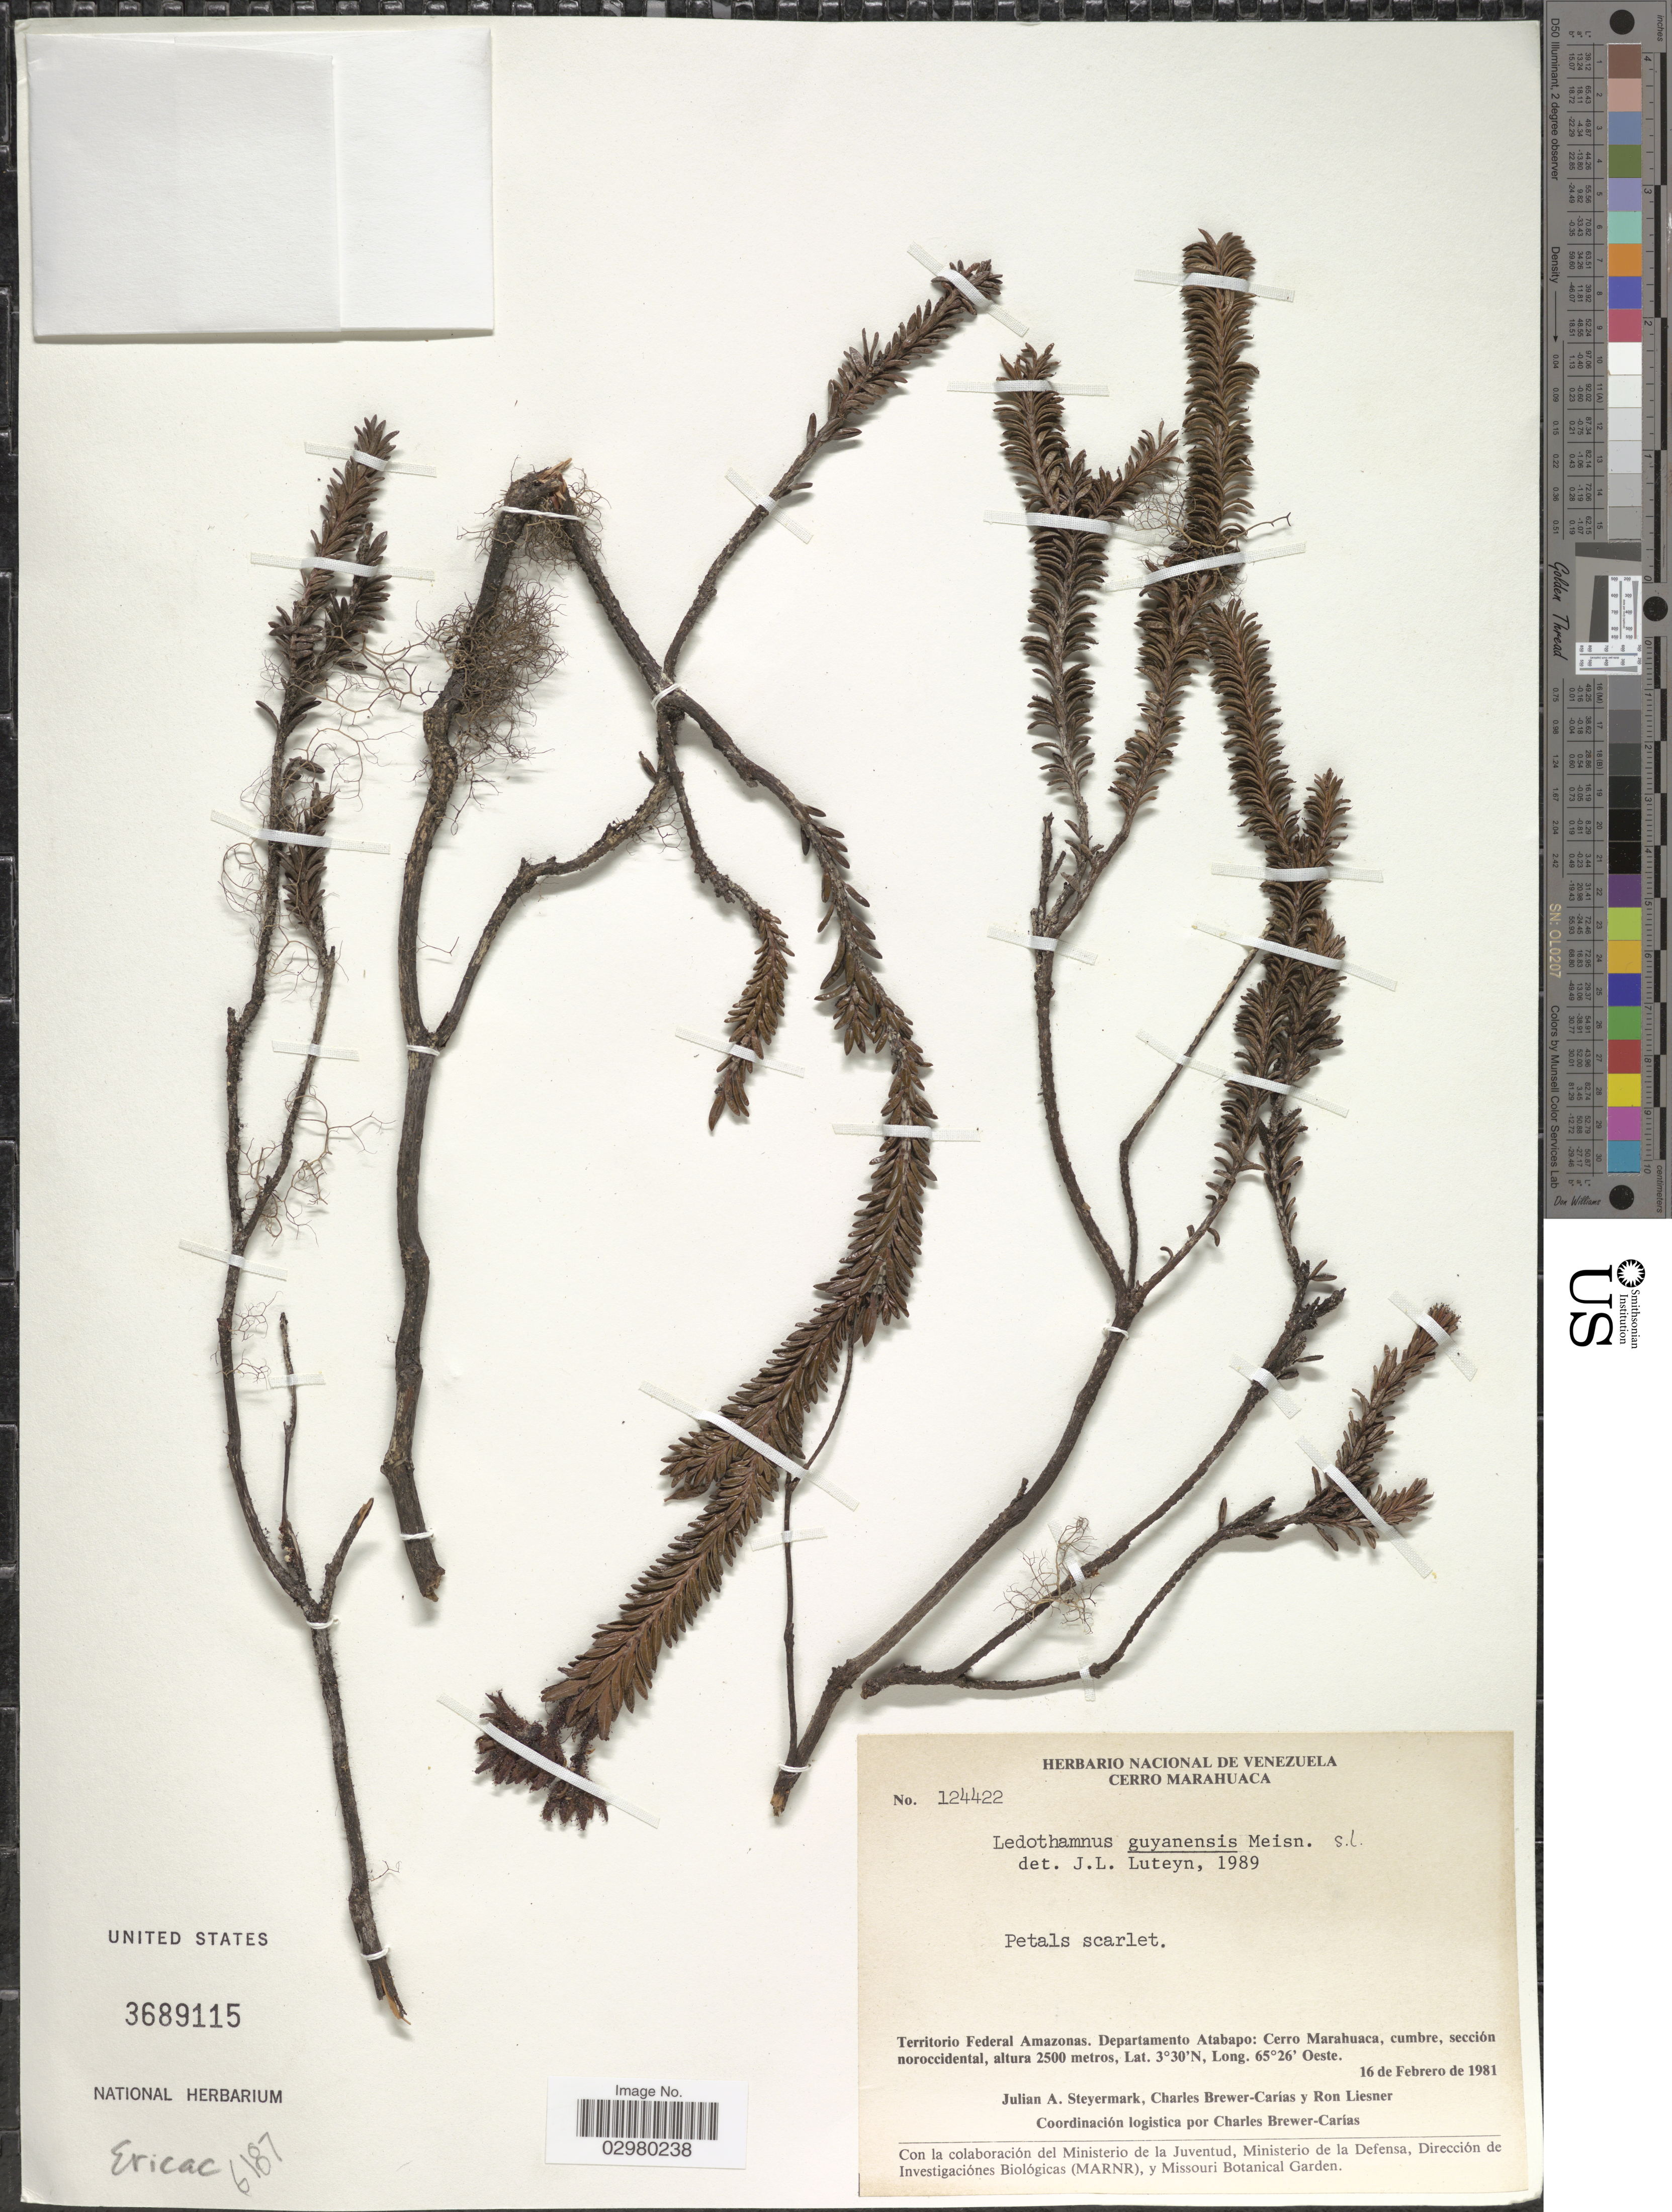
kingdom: Plantae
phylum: Tracheophyta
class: Magnoliopsida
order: Ericales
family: Ericaceae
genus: Ledothamnus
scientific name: Ledothamnus guyanensis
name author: Meisn.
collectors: J. Steyermark, C. Brewer-Carias & R. L. Liesner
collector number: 124422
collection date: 1981-02-16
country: Venezuela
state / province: Amazonas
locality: Territorio Federal Amazonas. Departamento Atabapo: Cerro Marahuaca, cumbre sección noroccidental.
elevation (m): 2500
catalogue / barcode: US 3689115